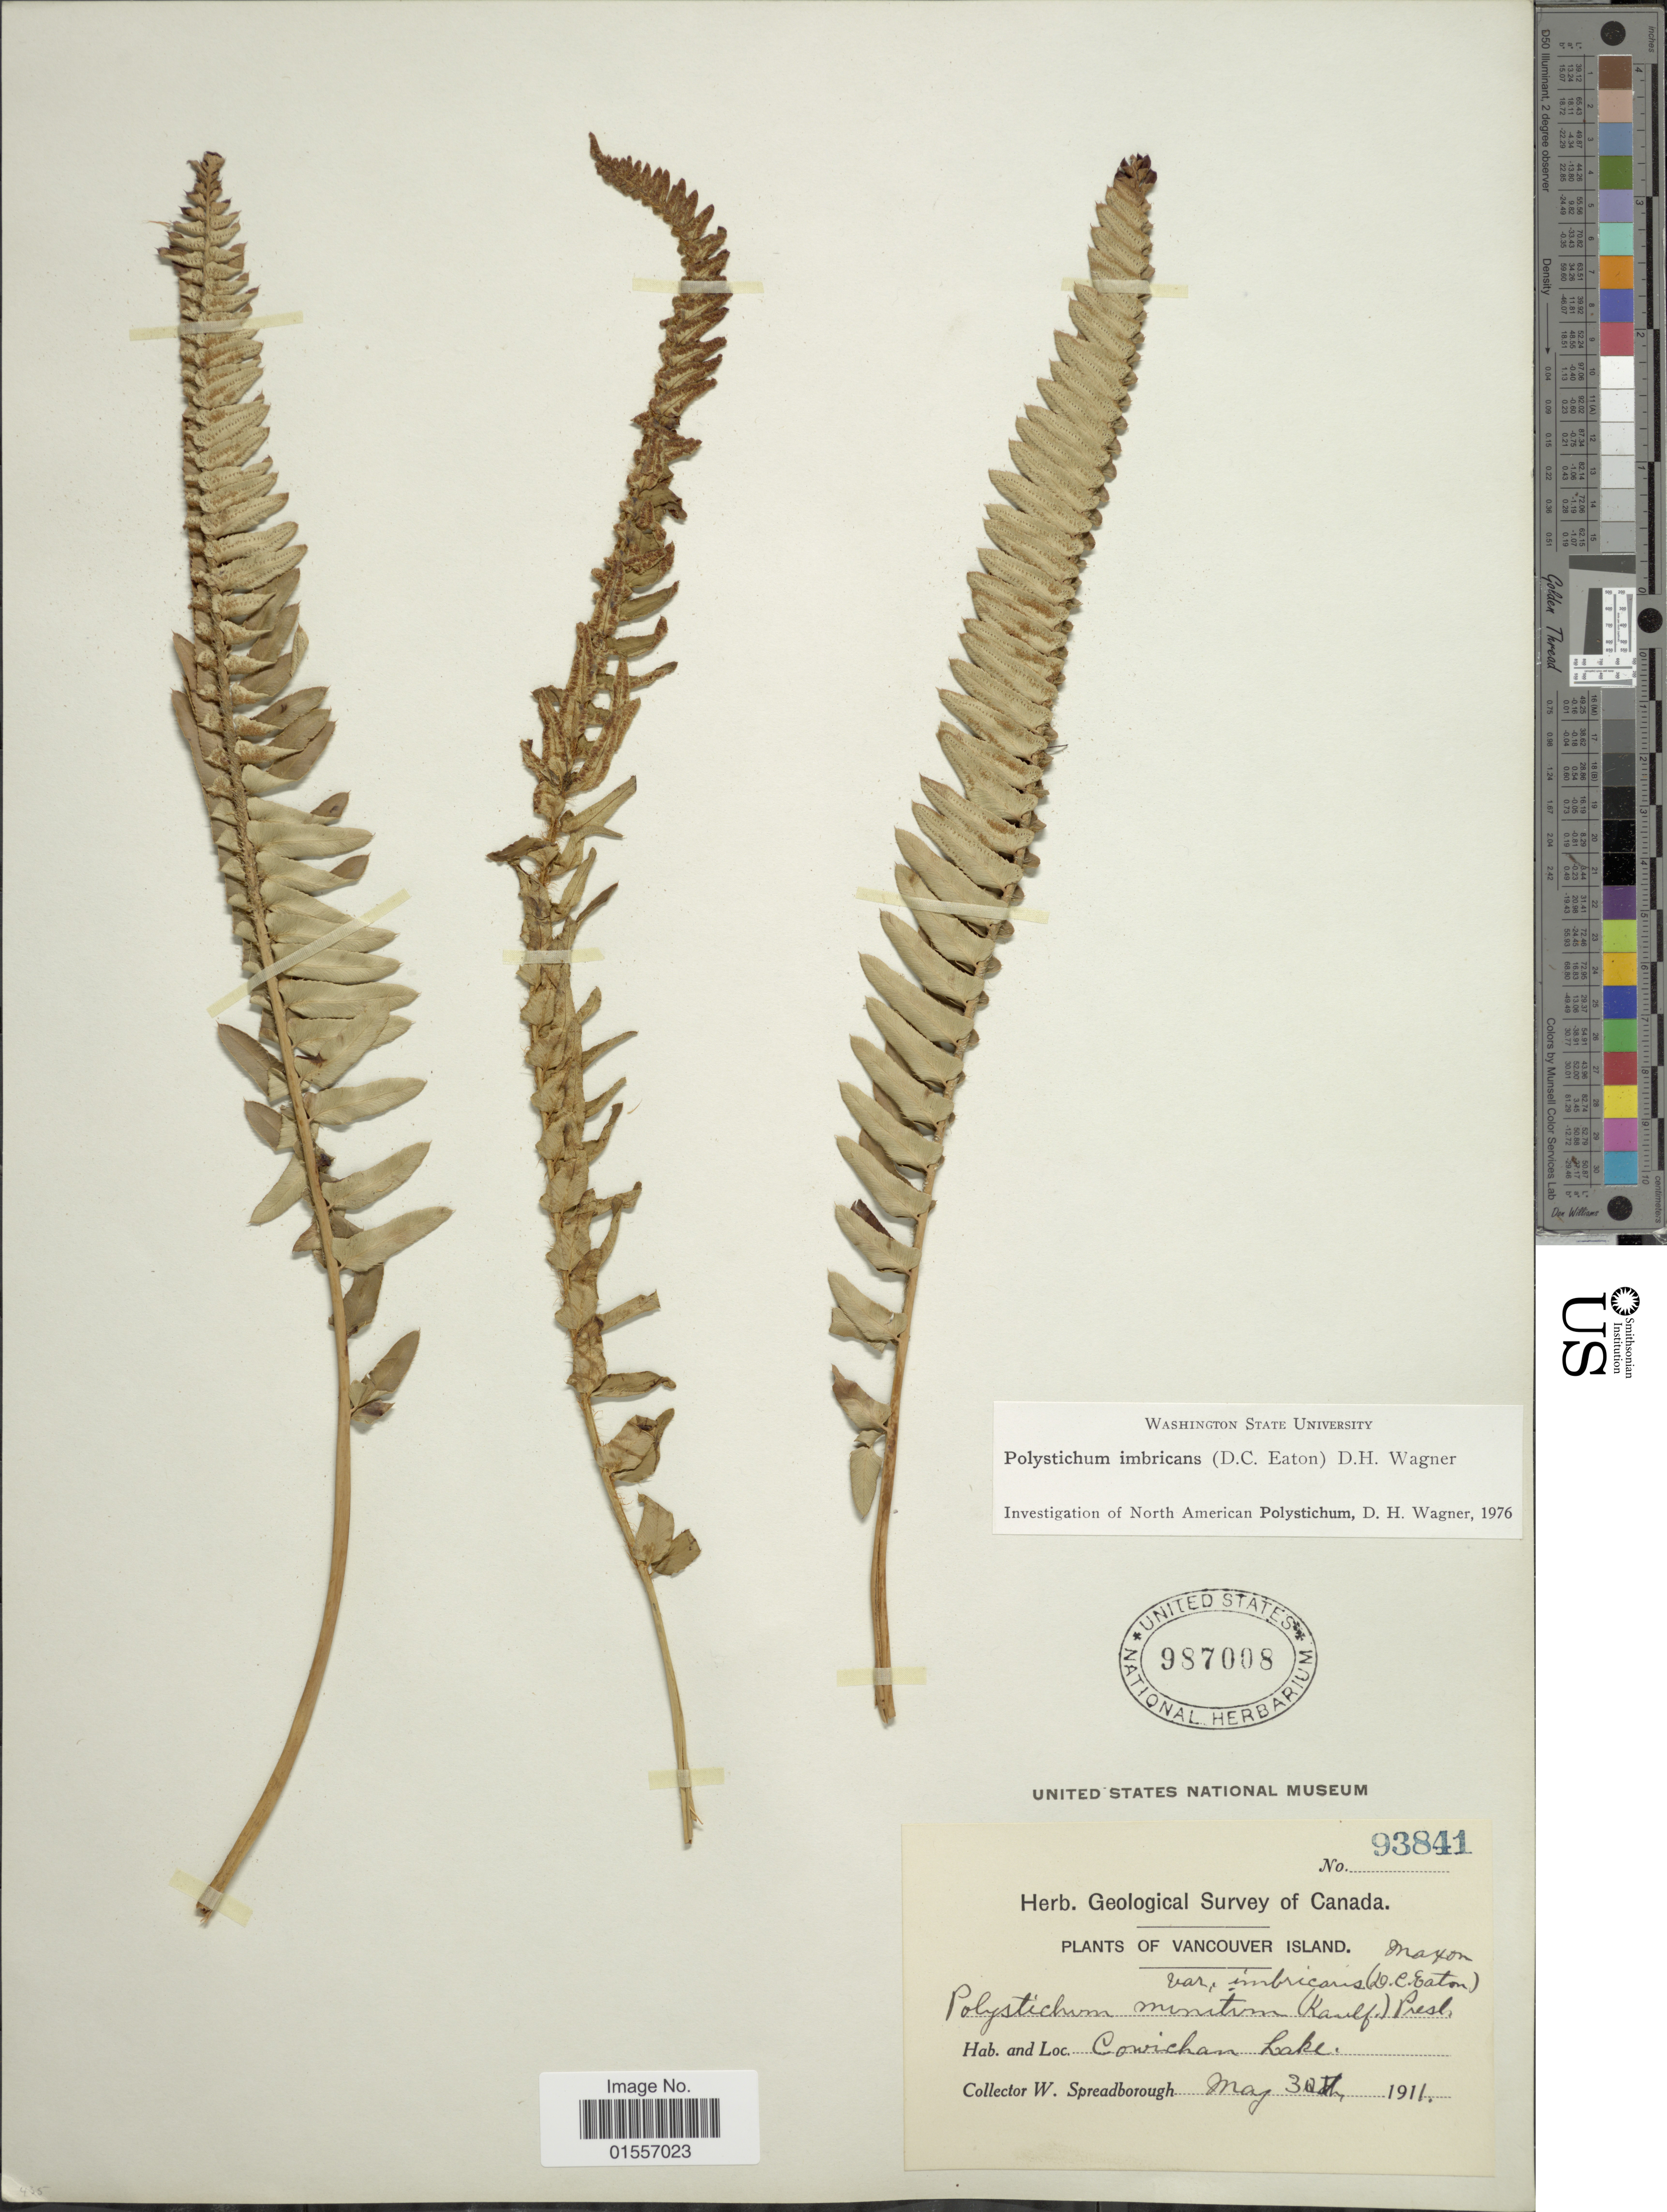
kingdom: Plantae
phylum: Tracheophyta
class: Polypodiopsida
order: Polypodiales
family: Dryopteridaceae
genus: Polystichum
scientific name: Polystichum imbricans subsp. imbricans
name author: (D.C. Eaton) D.H. Wagner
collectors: W. Spreadborough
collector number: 93841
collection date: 1911-05-30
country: Canada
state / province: British Columbia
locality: Vancouver Island, Cowichan Lake.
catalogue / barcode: US 987008